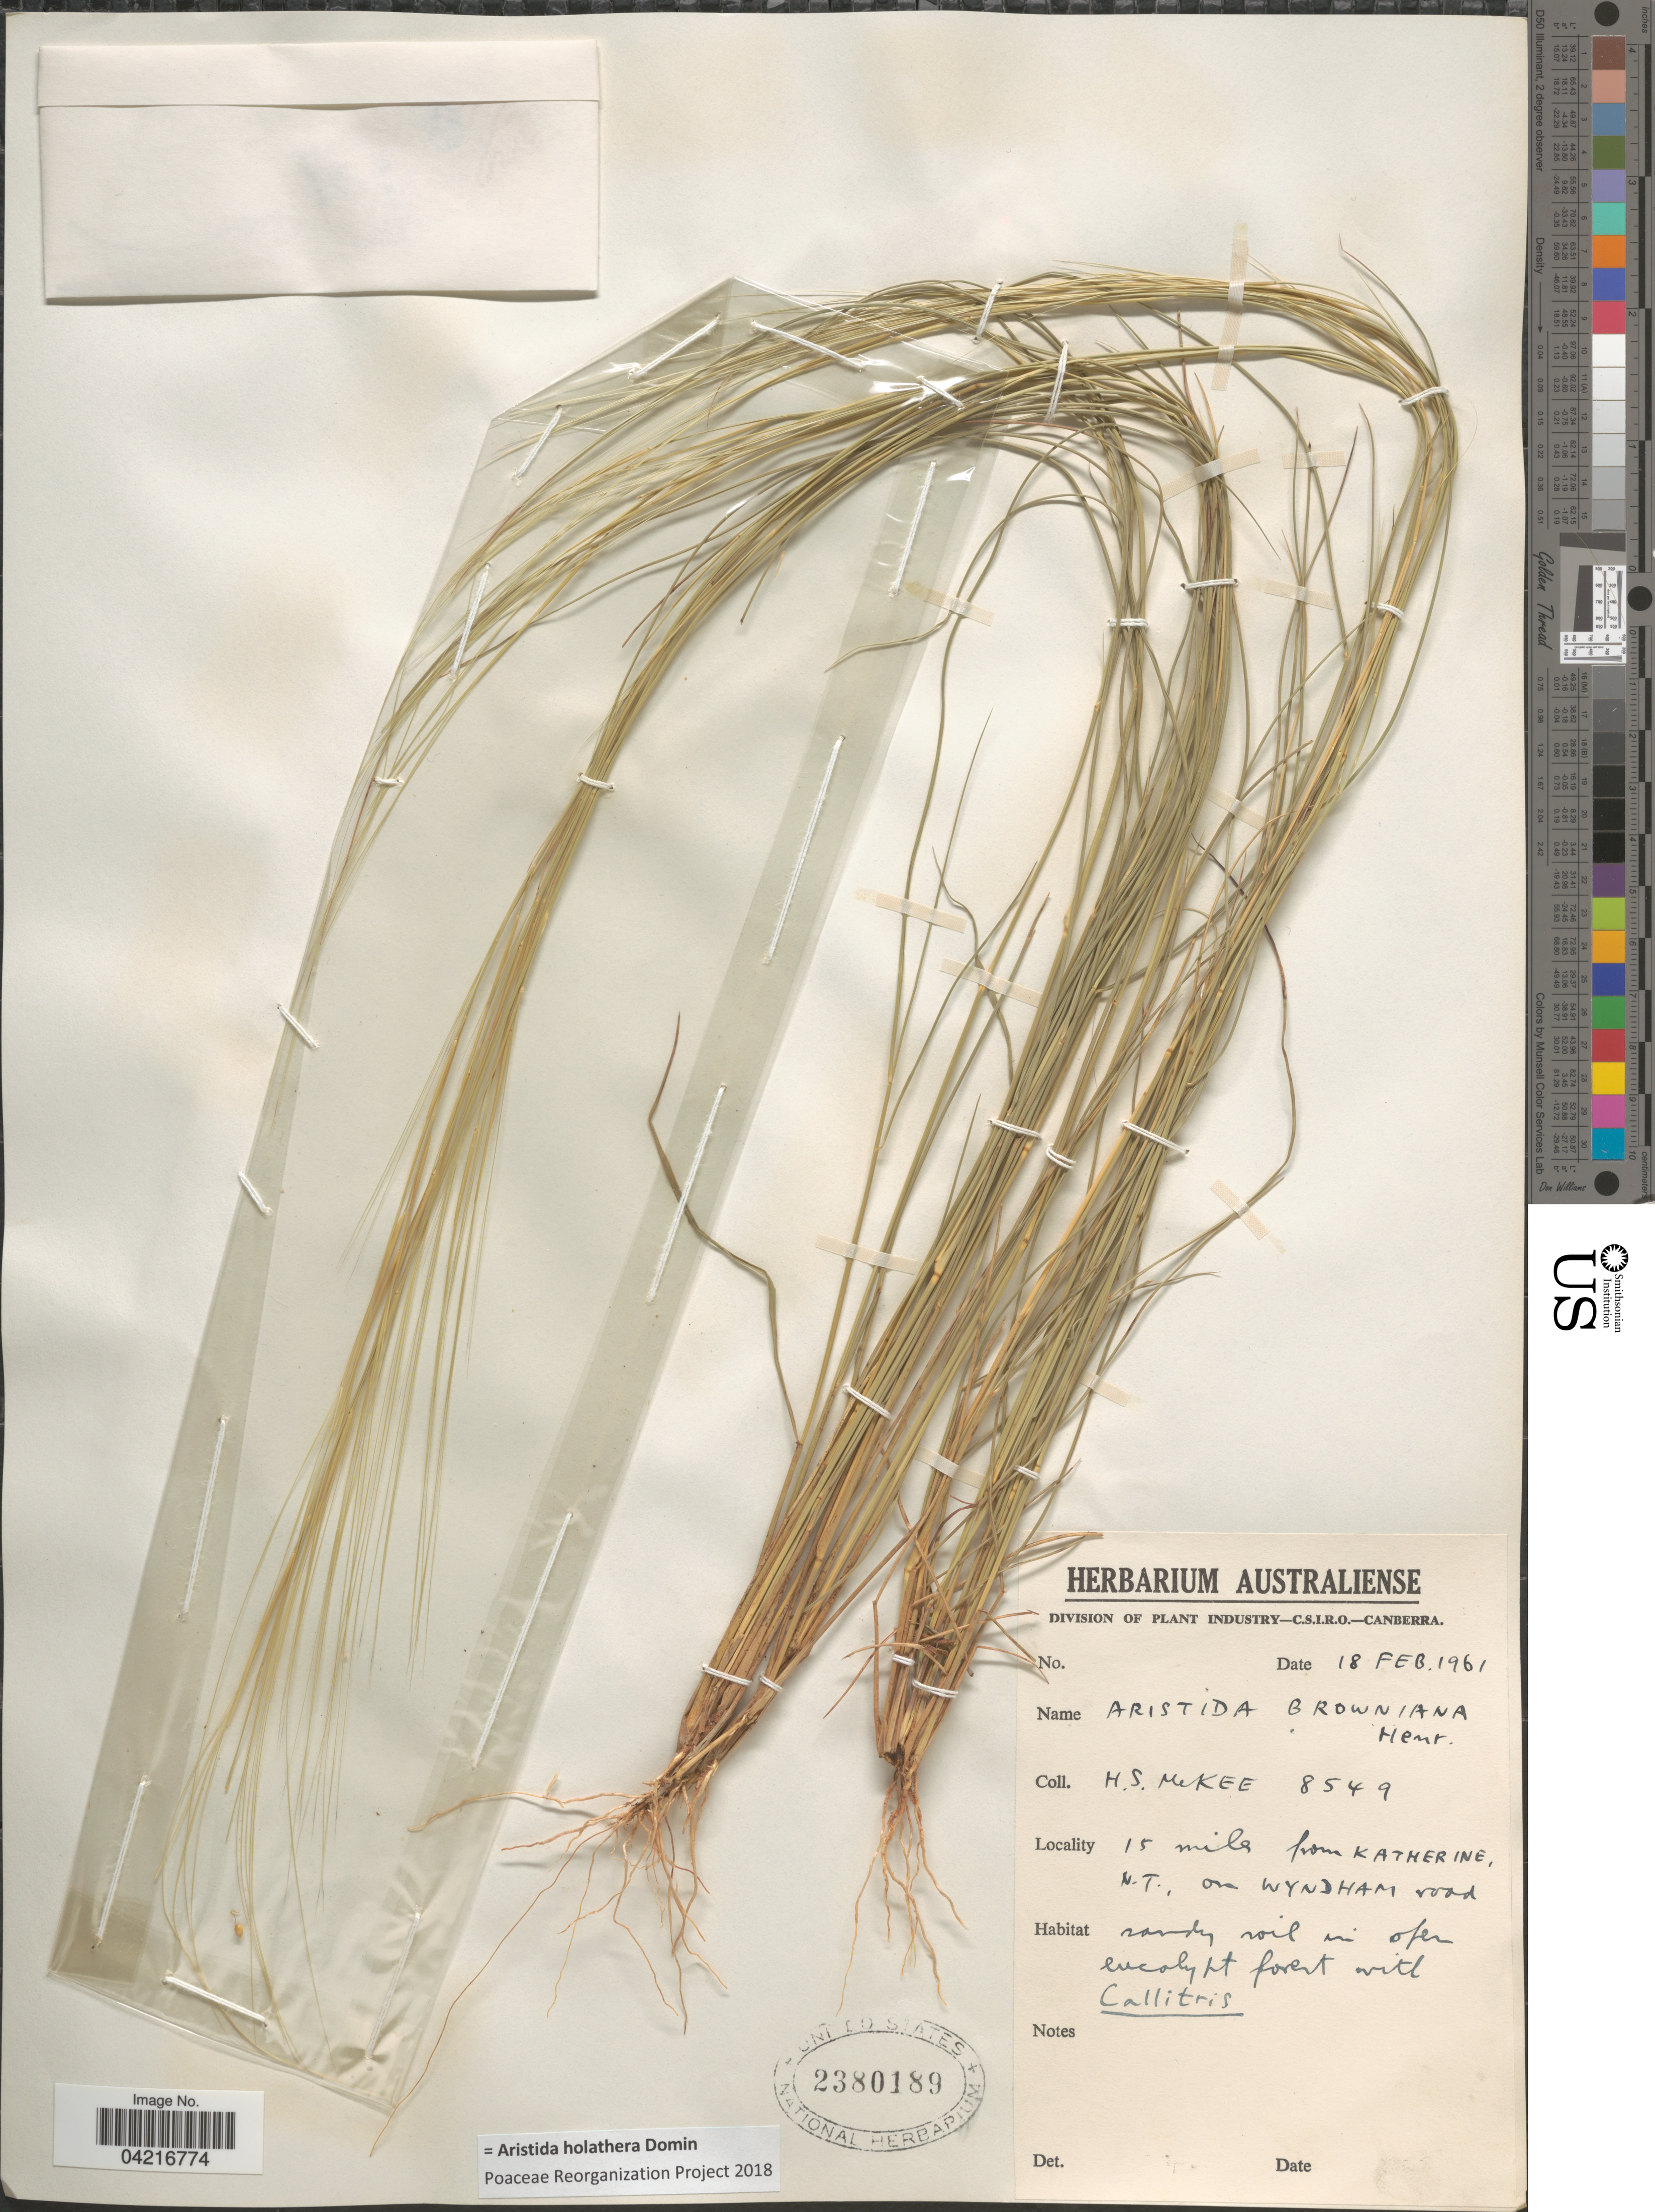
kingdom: Plantae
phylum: Tracheophyta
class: Liliopsida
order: Poales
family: Poaceae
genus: Aristida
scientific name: Aristida holathera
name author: Domin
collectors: H. S. McKee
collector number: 8549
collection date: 1961-02-18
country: Australia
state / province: Northern Territory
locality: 15 miles from Katherine, on Wyndham road.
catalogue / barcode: US 2380189